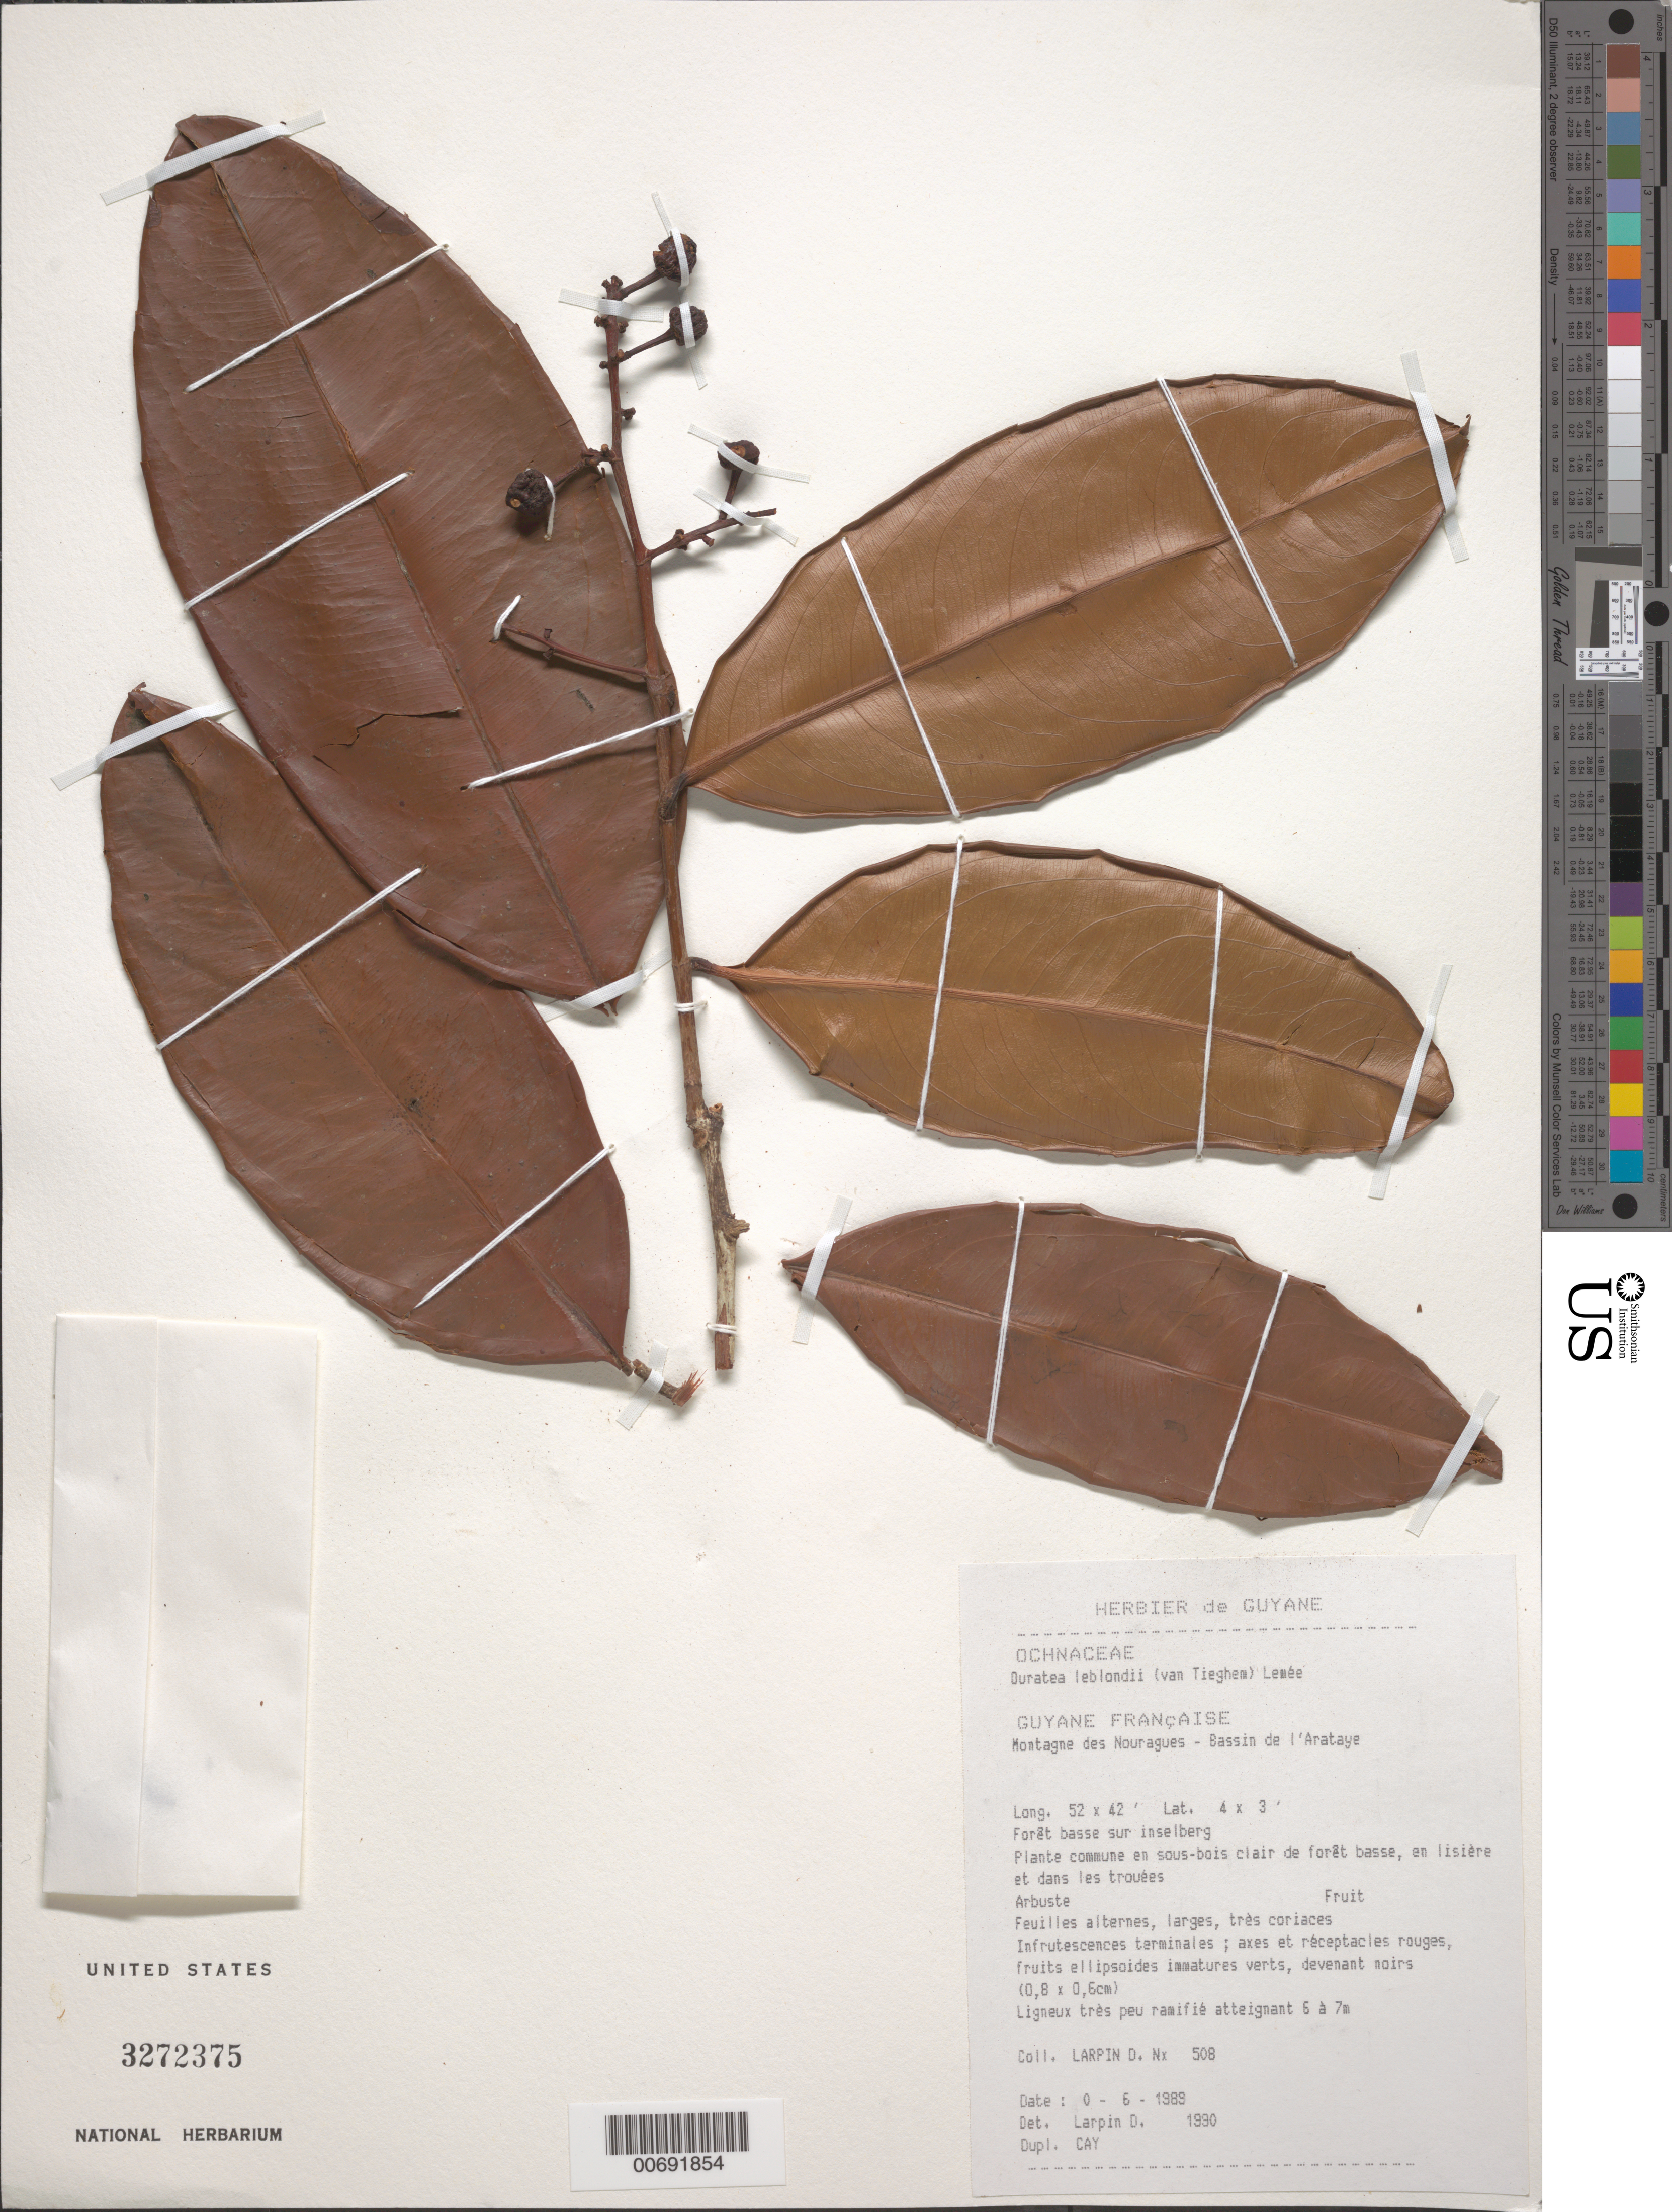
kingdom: Plantae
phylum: Tracheophyta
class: Magnoliopsida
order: Malpighiales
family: Ochnaceae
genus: Ouratea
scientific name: Ouratea leblondii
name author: (Tiegh.) Lemée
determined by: Larpin, D.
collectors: D. Larpin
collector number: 508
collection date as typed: Jun-89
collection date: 1989-06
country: French Guiana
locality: Station des Nouragues, Bassin de l'Approuague, Arataye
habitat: Low altitude forest on inselberg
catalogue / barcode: US 3272375